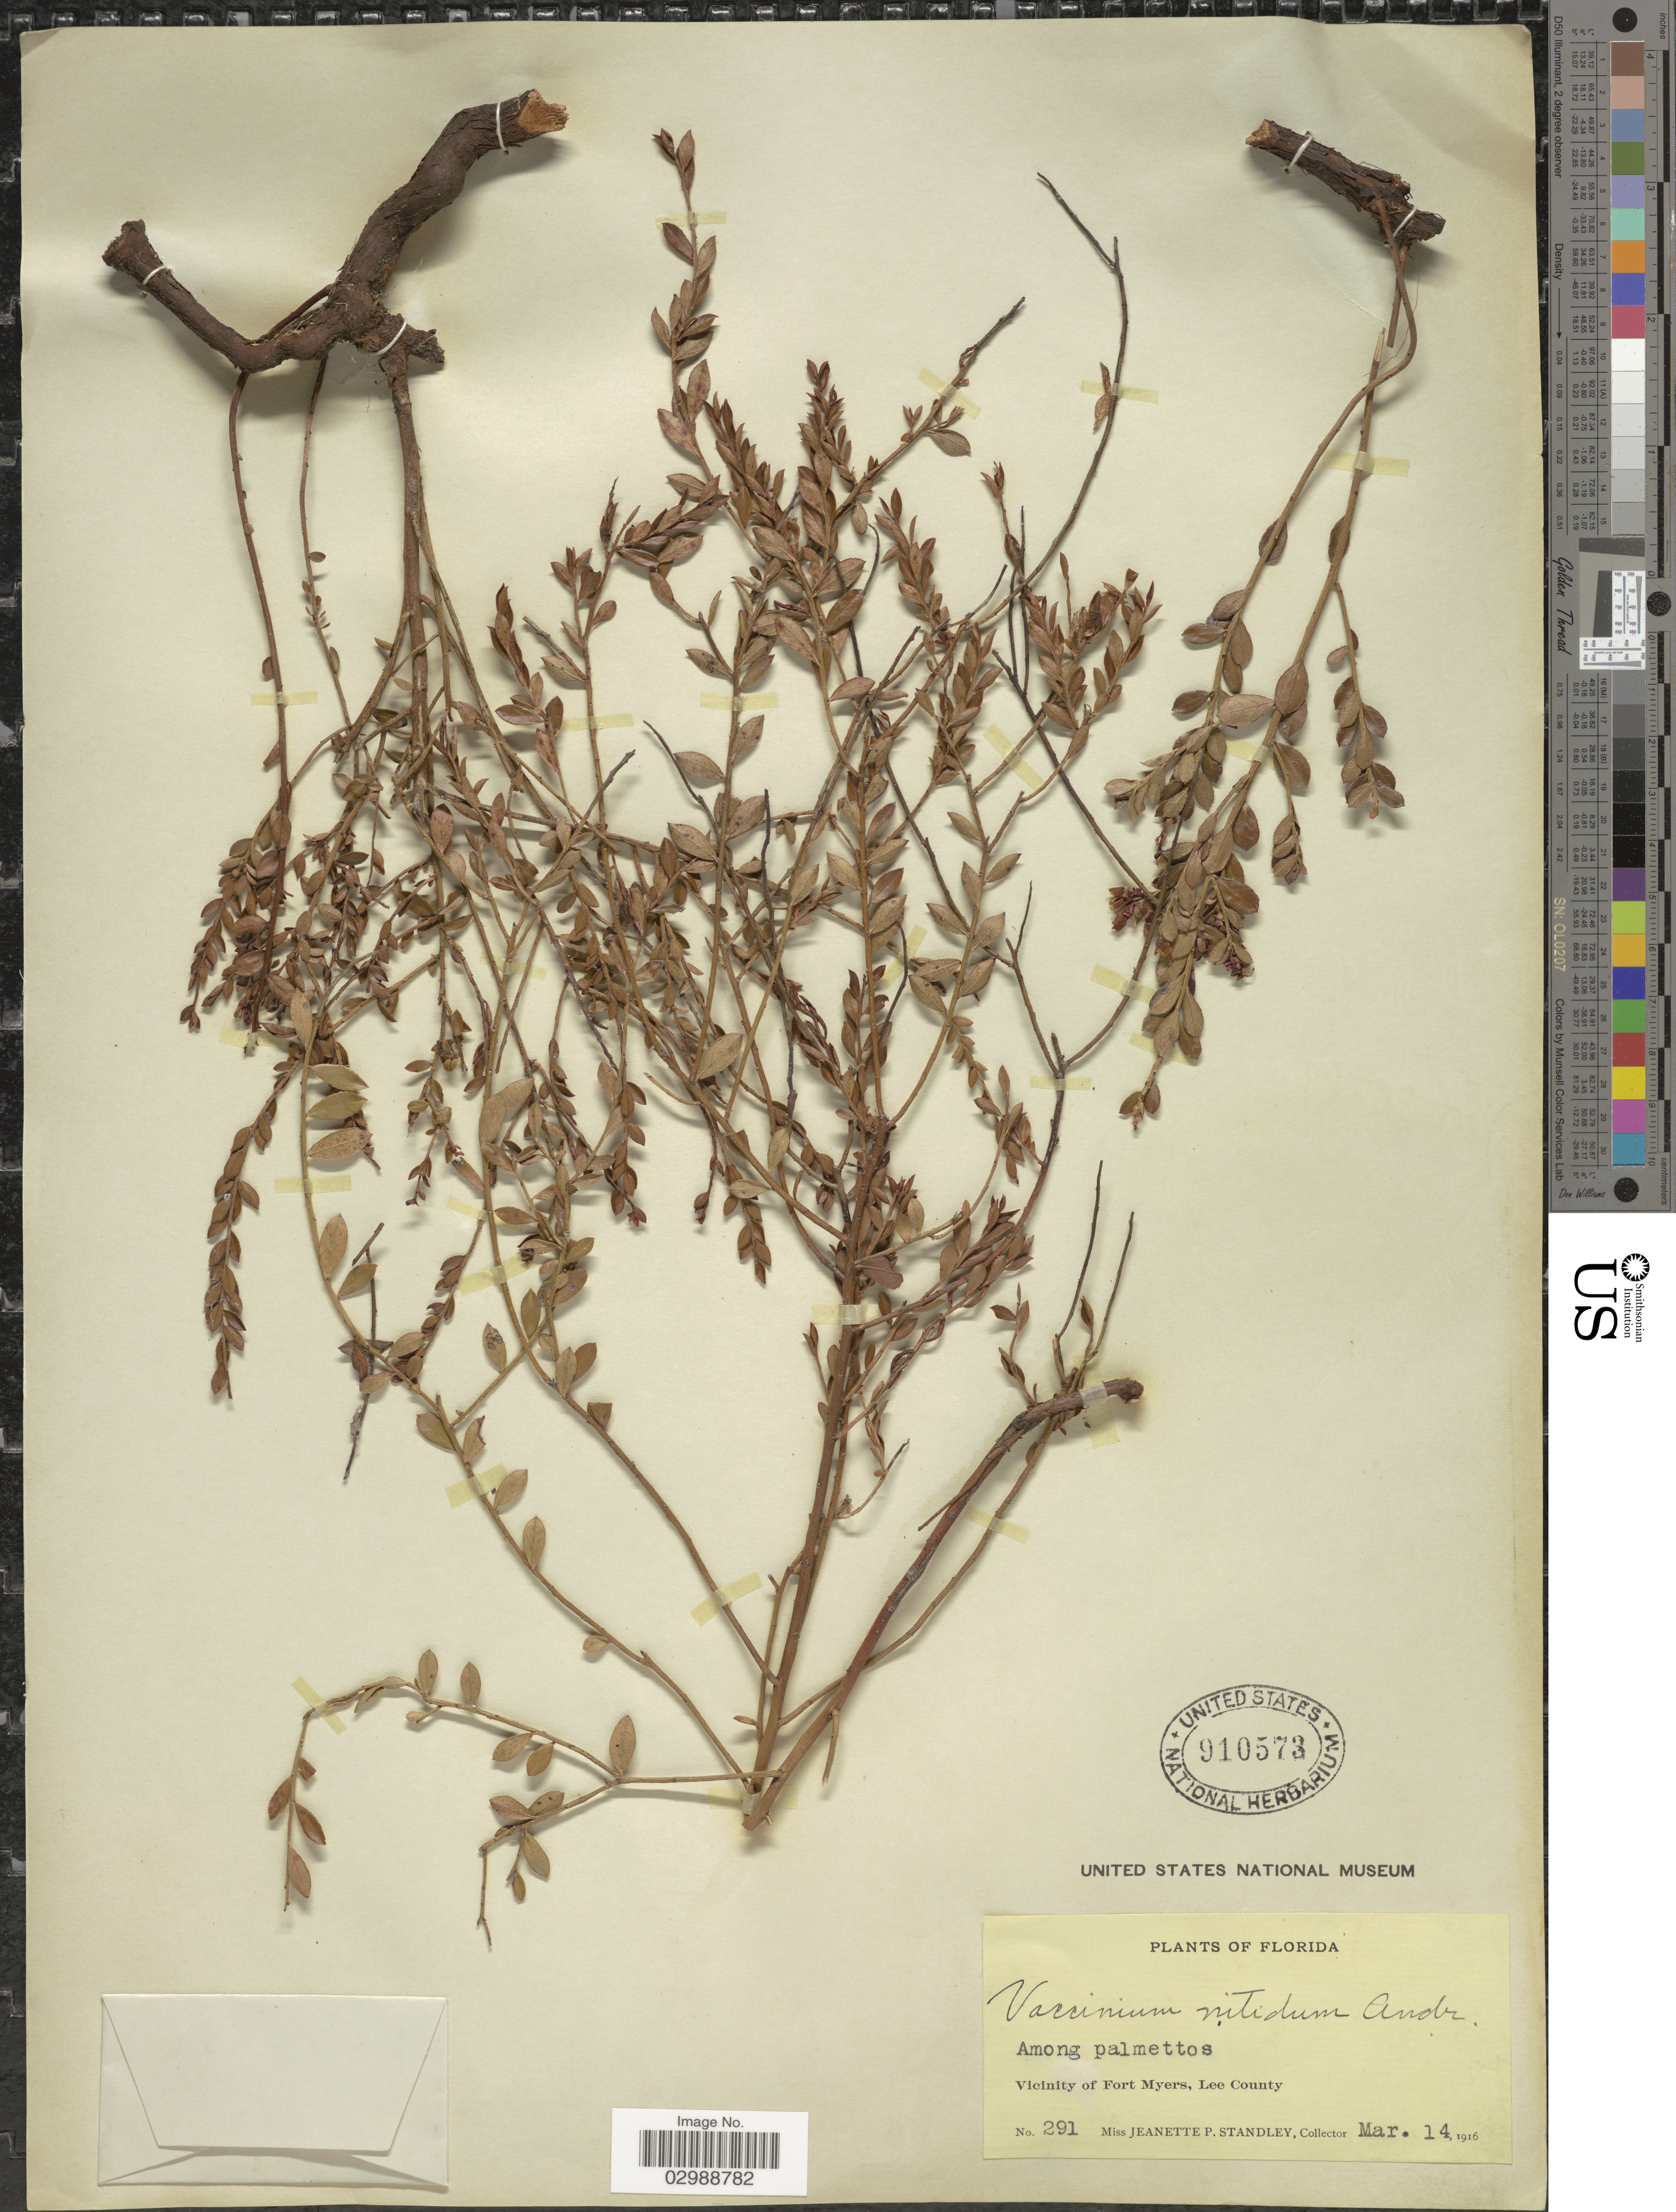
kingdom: Plantae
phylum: Tracheophyta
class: Magnoliopsida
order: Ericales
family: Ericaceae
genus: Vaccinium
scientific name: Vaccinium nitidum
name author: Andrews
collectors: J. P. Standley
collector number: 291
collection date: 1916-03-14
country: United States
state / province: Florida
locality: Vicinity of Fort Myers, Lee County.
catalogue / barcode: US 910573